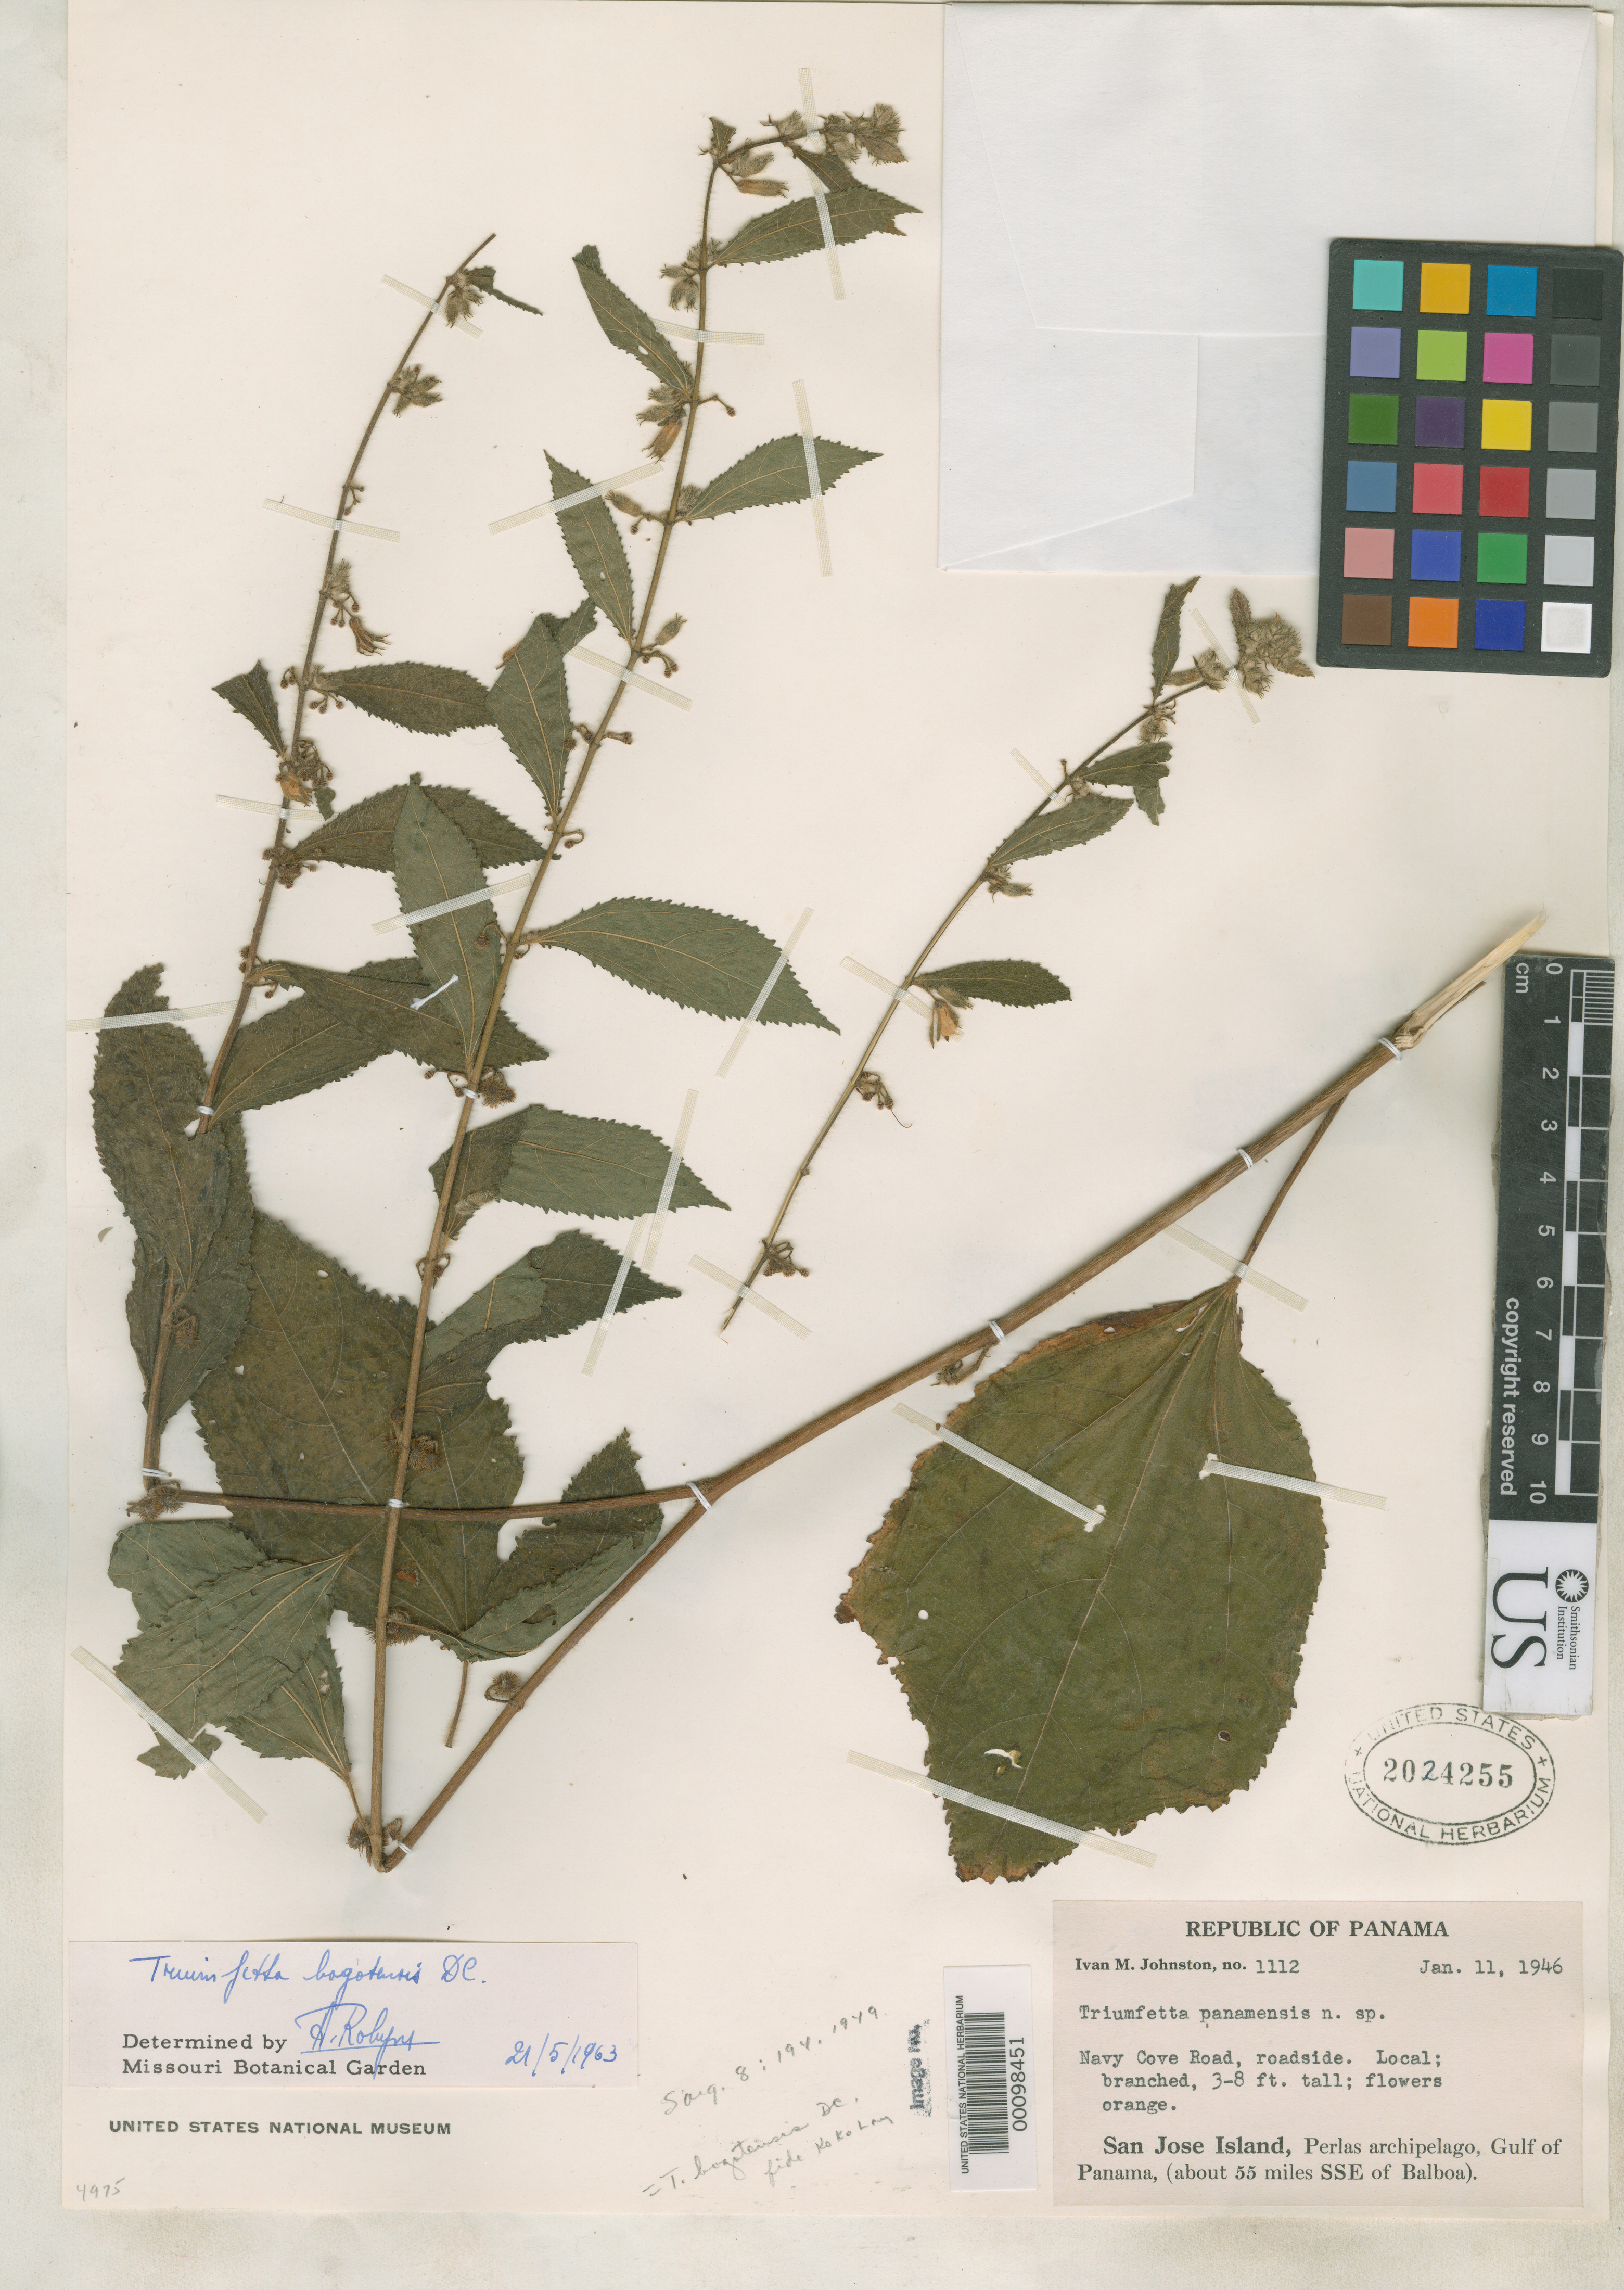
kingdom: Plantae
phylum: Tracheophyta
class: Magnoliopsida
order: Malvales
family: Malvaceae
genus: Triumfetta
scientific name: Triumfetta panamensis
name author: I.M. Johnst.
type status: Isotype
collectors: I.M. Johnston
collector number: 1112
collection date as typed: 11 Jan 1946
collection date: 1946-01-11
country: Panama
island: San José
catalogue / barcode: US 2024255